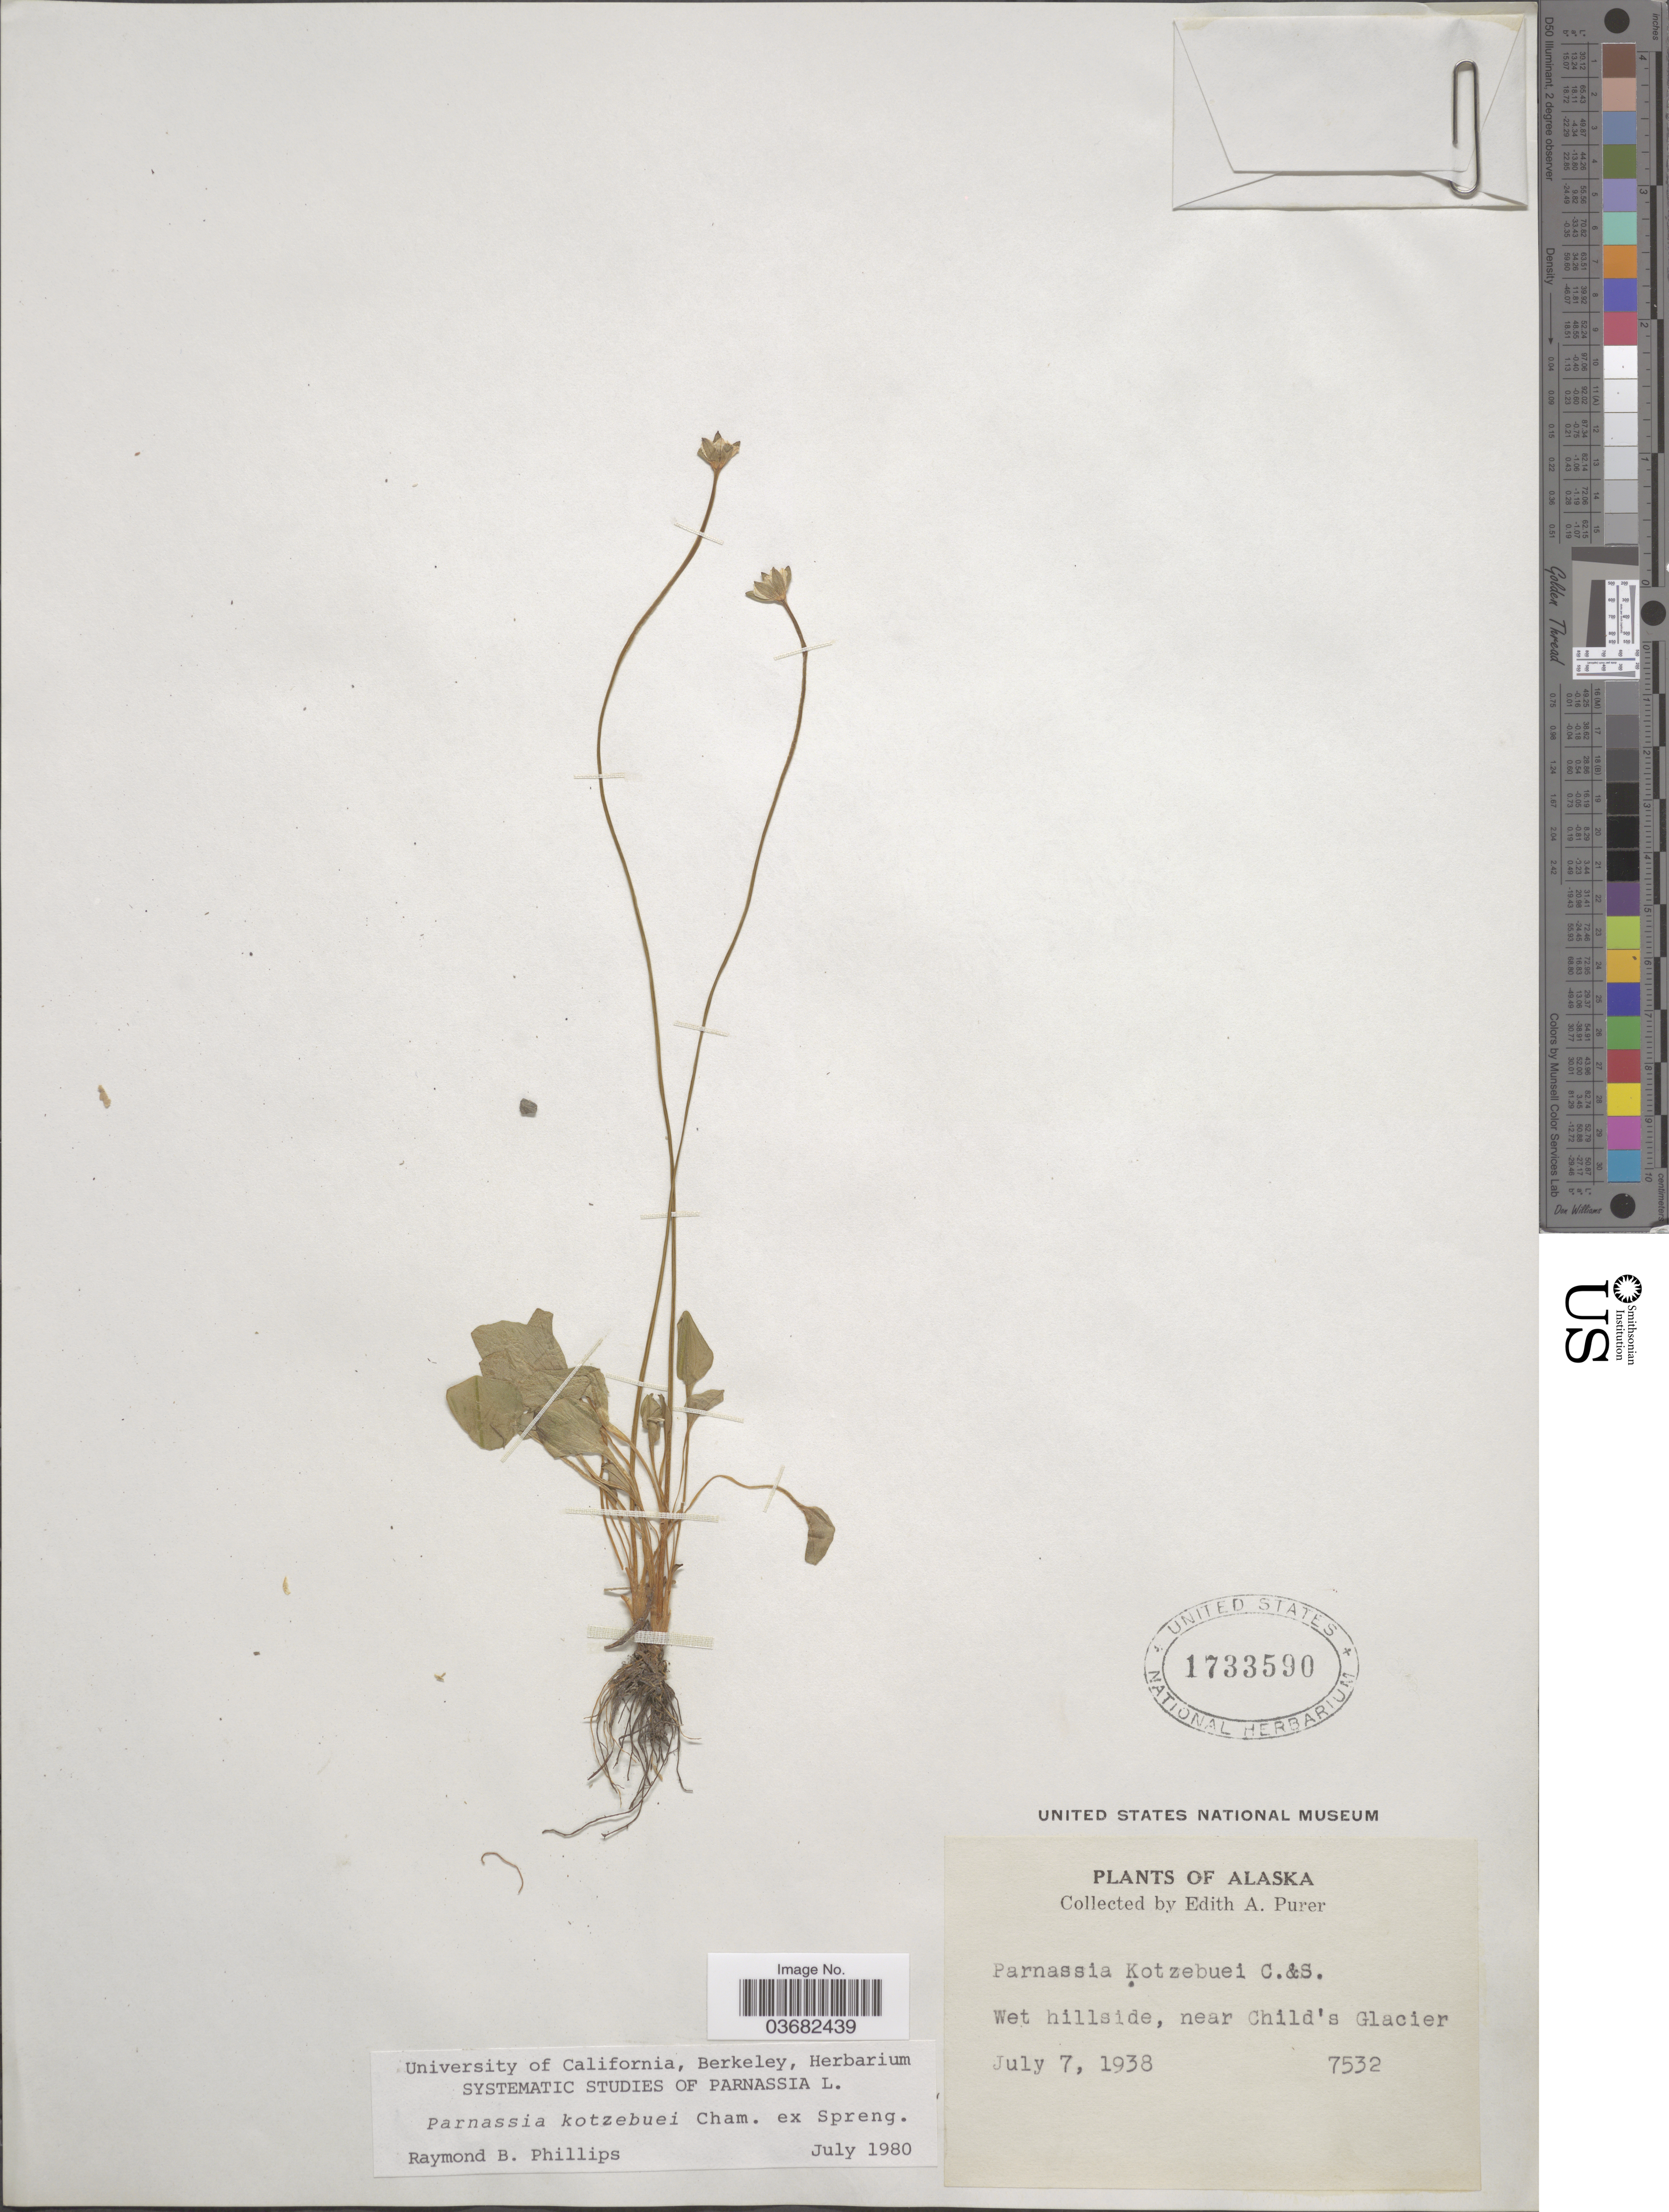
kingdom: Plantae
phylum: Tracheophyta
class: Magnoliopsida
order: Celastrales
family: Parnassiaceae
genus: Parnassia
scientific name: Parnassia kotzebuei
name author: Cham. ex Spreng.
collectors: E. Purer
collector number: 7532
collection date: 1938-07-07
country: United States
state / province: Alaska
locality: Wet hillside, near Child's Glacier.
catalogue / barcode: US 1733590